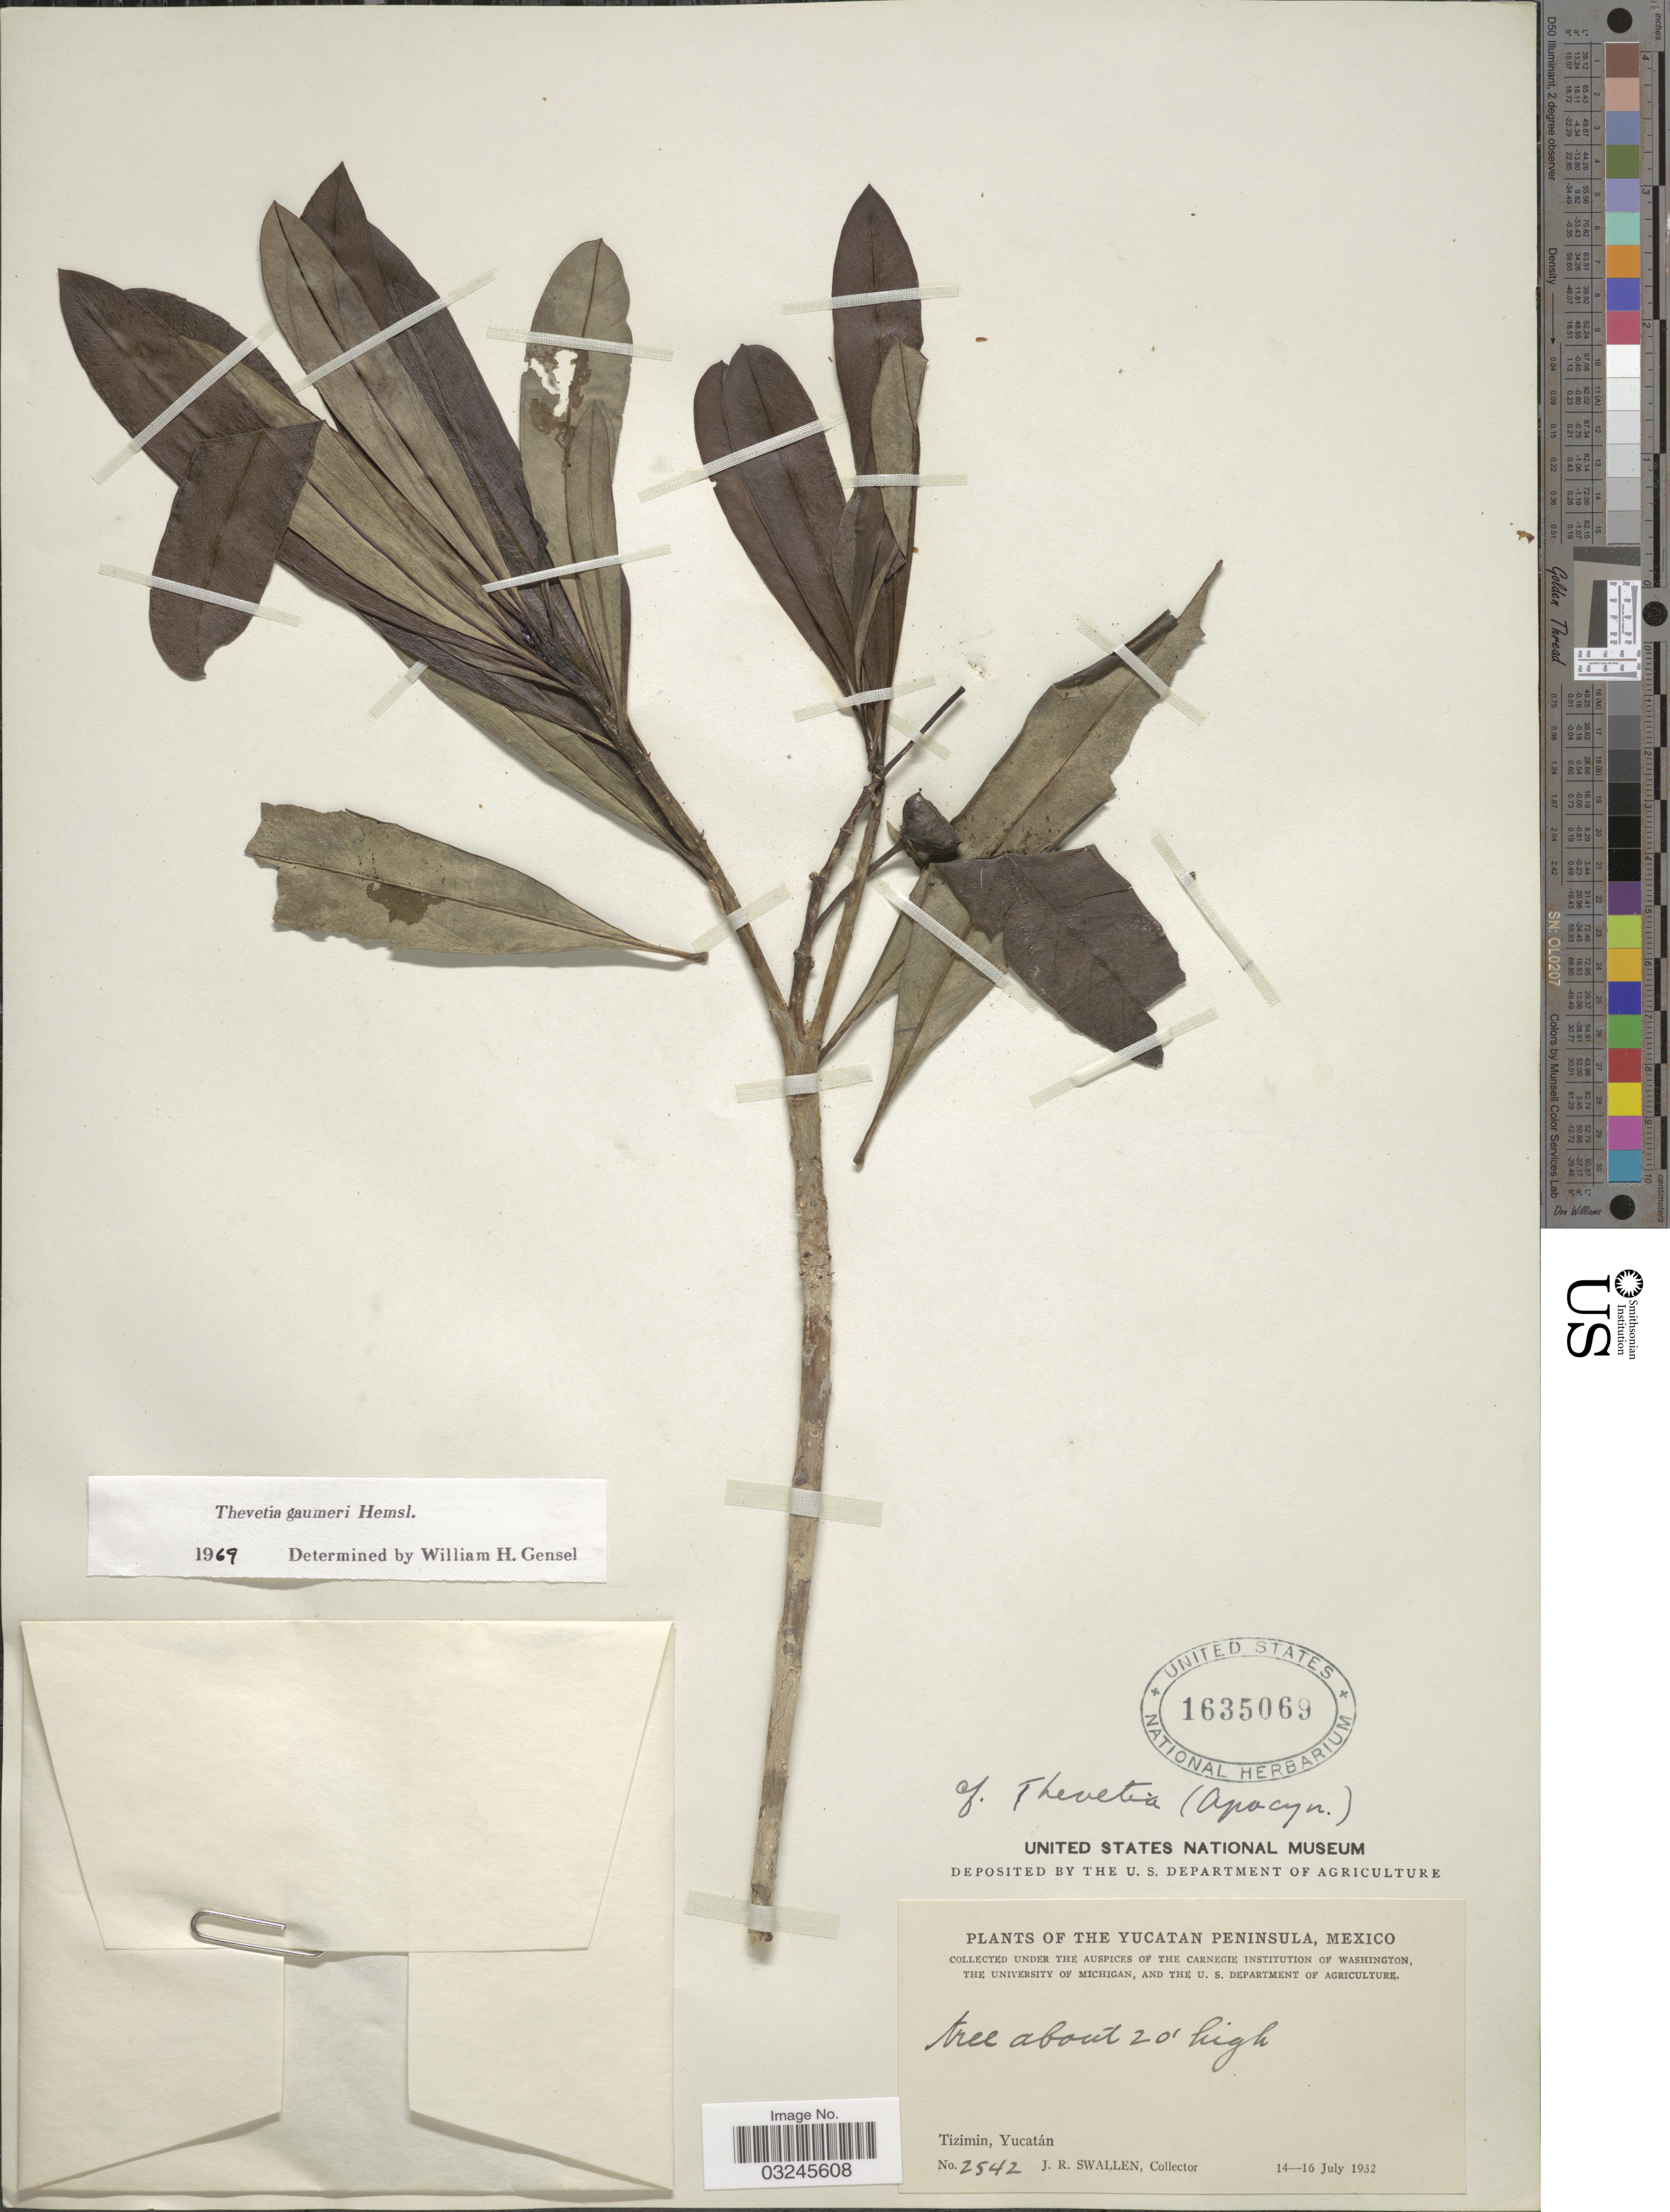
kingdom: Plantae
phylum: Tracheophyta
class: Magnoliopsida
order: Gentianales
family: Apocynaceae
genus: Thevetia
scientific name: Thevetia gaumeri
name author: Hemsl.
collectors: J. R. Swallen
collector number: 2542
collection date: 1932-07-14/1932-07-16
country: Mexico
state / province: Yucatán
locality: The Yucatan Peninsula. Tizimin.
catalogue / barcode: US 1635069